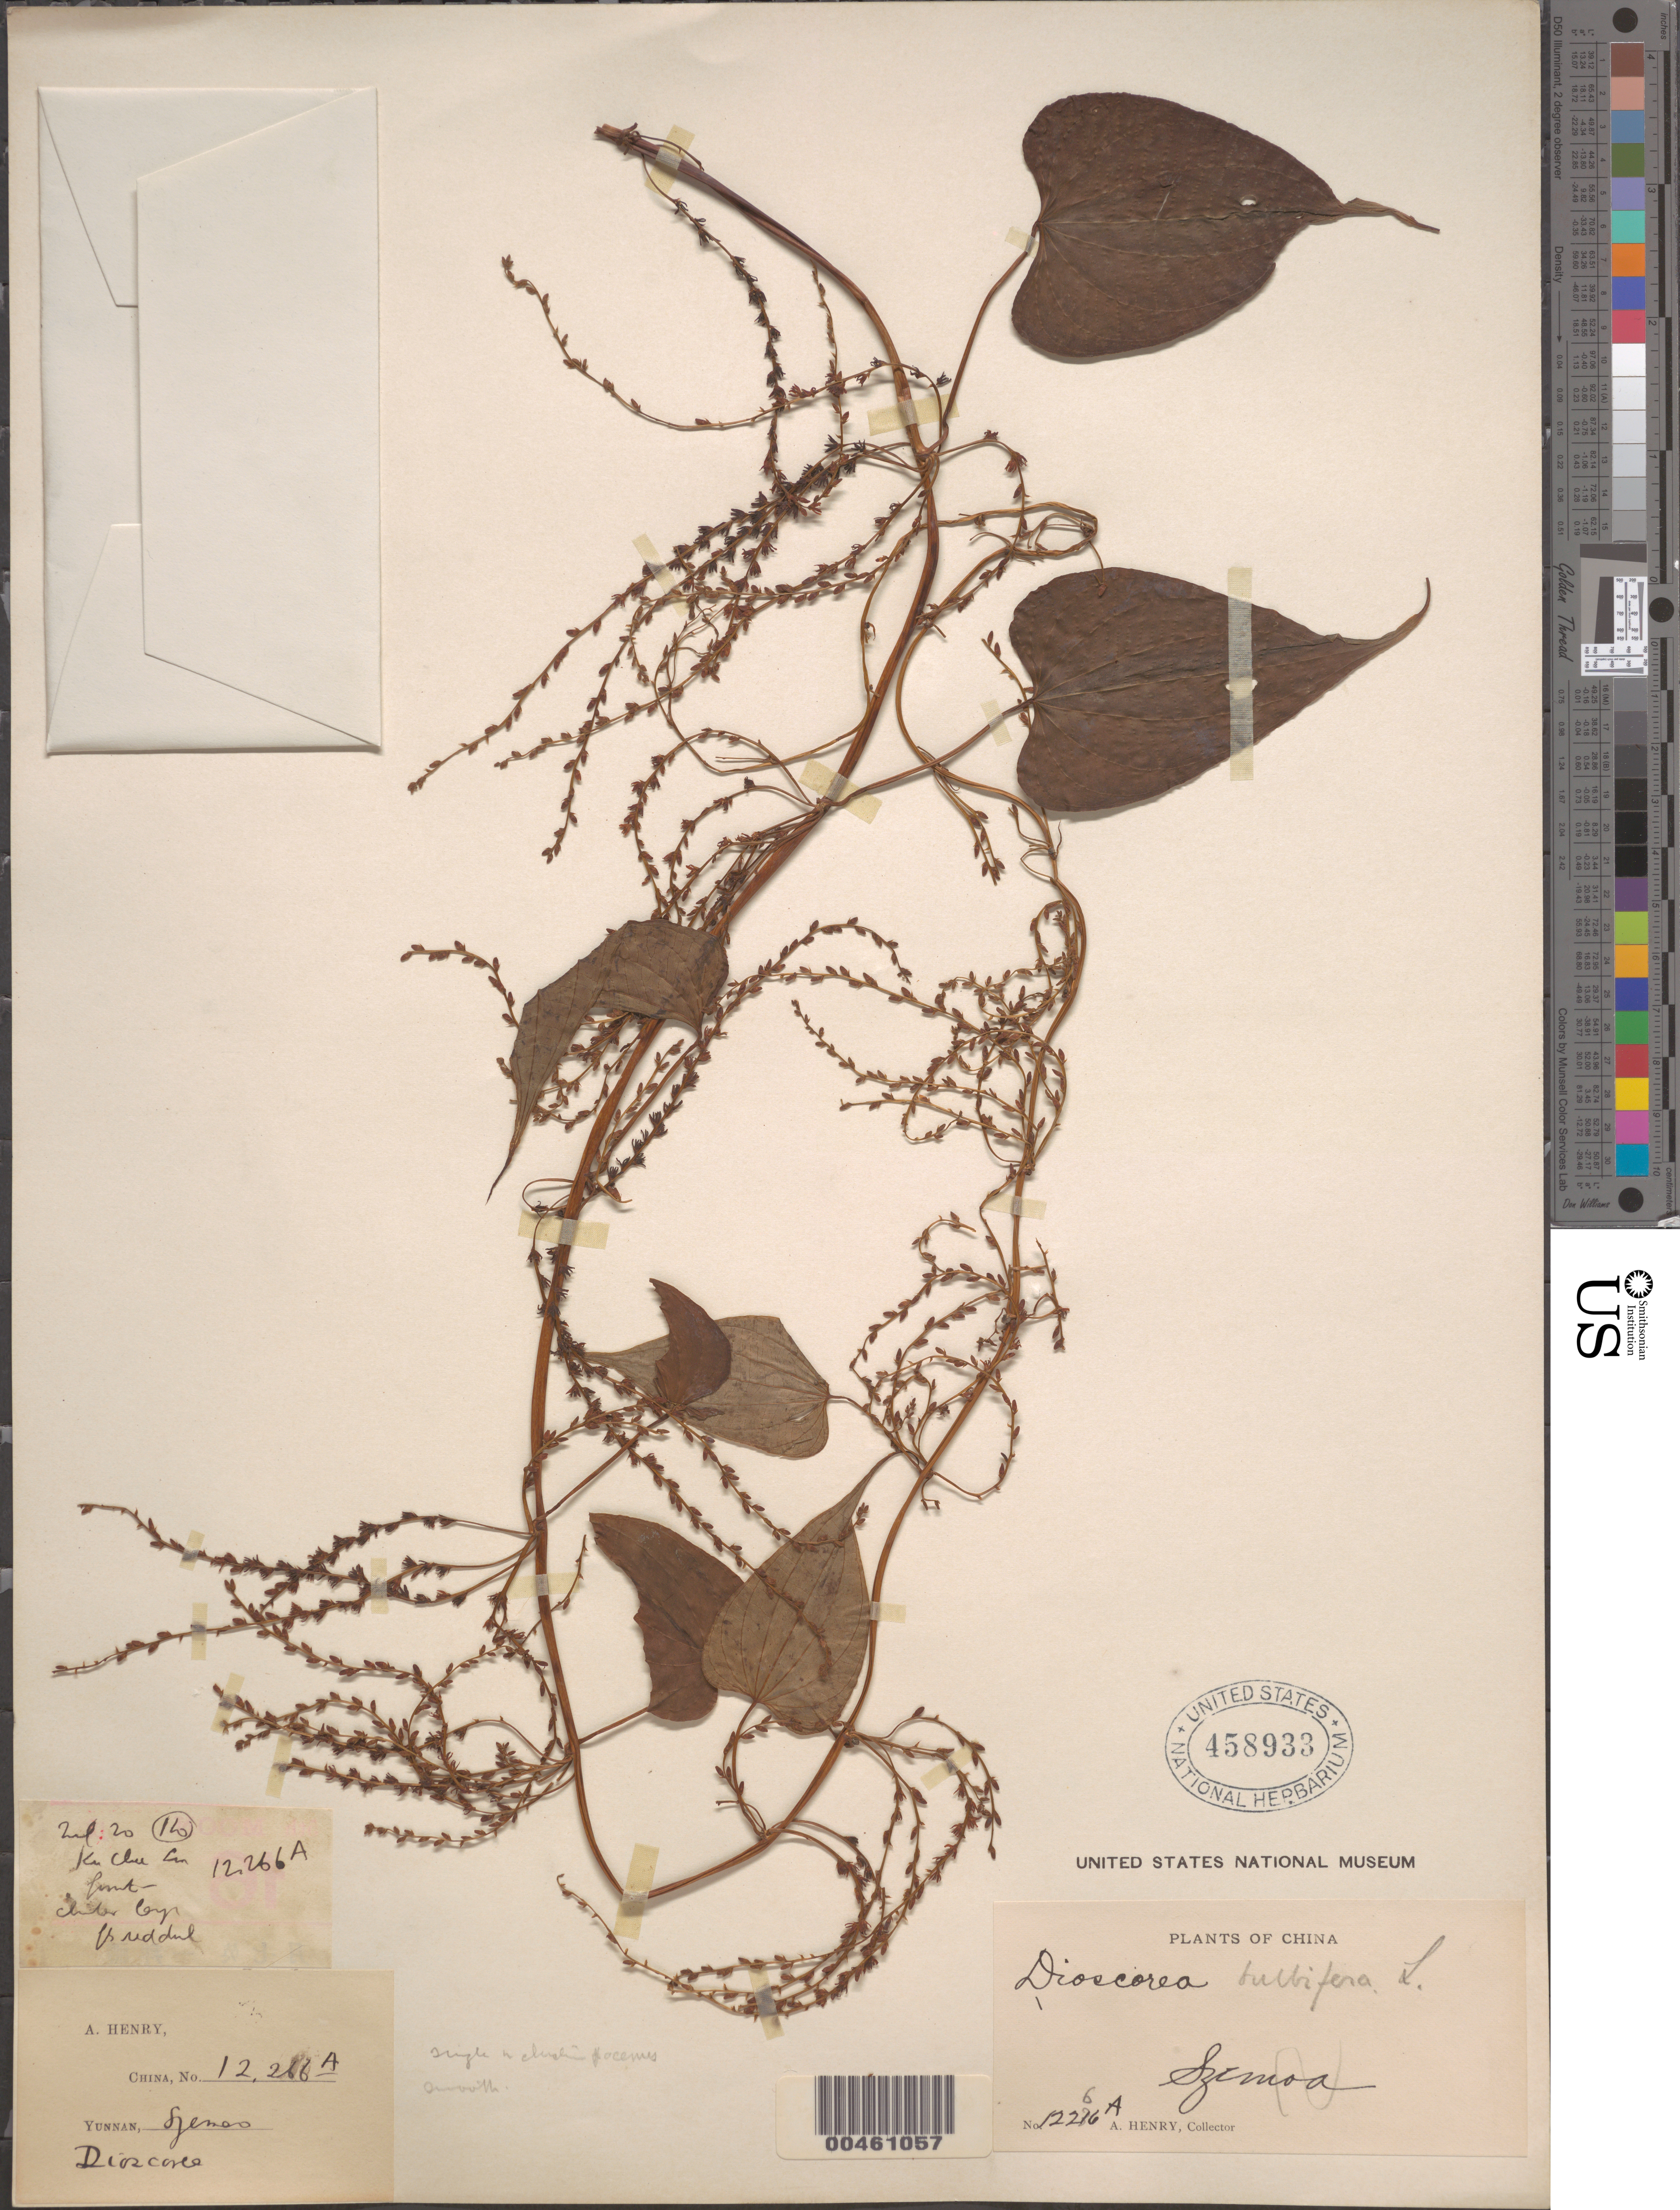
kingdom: Plantae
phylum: Tracheophyta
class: Liliopsida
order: Dioscoreales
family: Dioscoreaceae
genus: Dioscorea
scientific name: Dioscorea bulbifera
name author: L.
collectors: A. Henry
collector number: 12266 A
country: China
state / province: Yunnan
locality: Szemao (Simao) District (?)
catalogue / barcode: US 458933